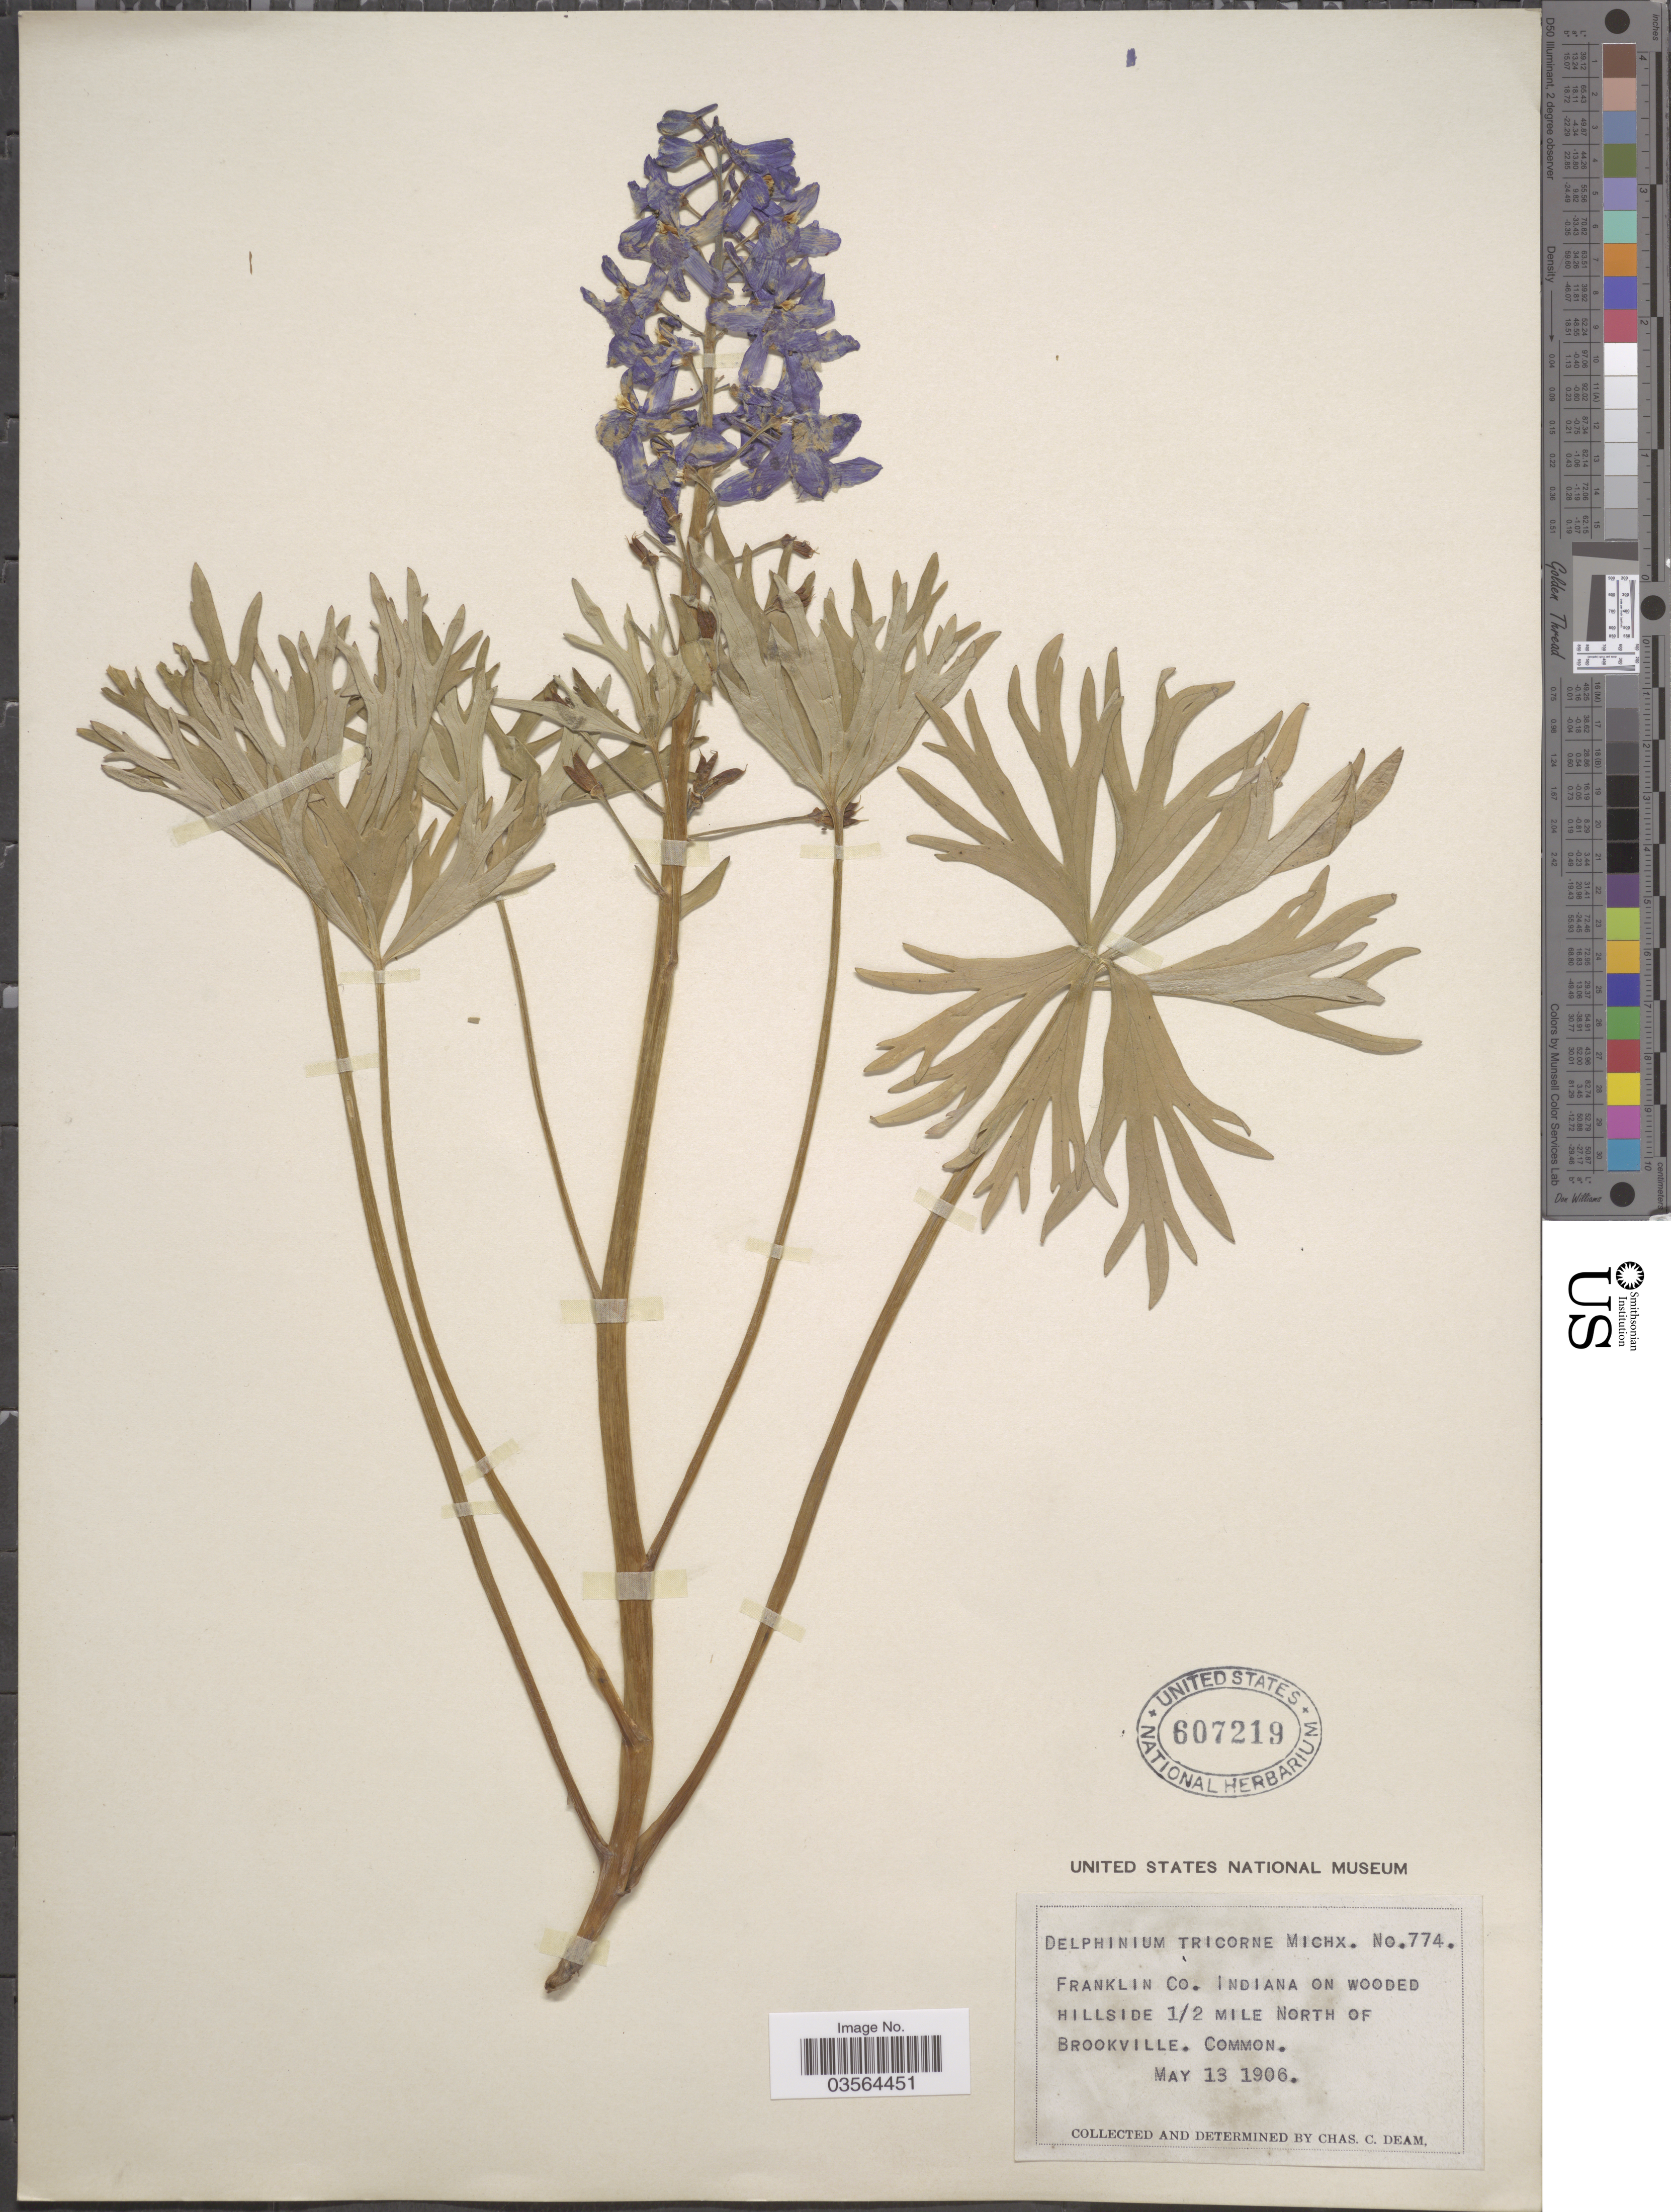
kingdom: Plantae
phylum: Tracheophyta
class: Magnoliopsida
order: Ranunculales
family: Ranunculaceae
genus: Delphinium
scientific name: Delphinium tricorne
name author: Michx.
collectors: C. C. Deam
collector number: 774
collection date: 1906-05-13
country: United States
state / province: Indiana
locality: Franklin Co. Indiana on wooded hillside 1/2 mile North of Brookville.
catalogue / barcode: US 607219